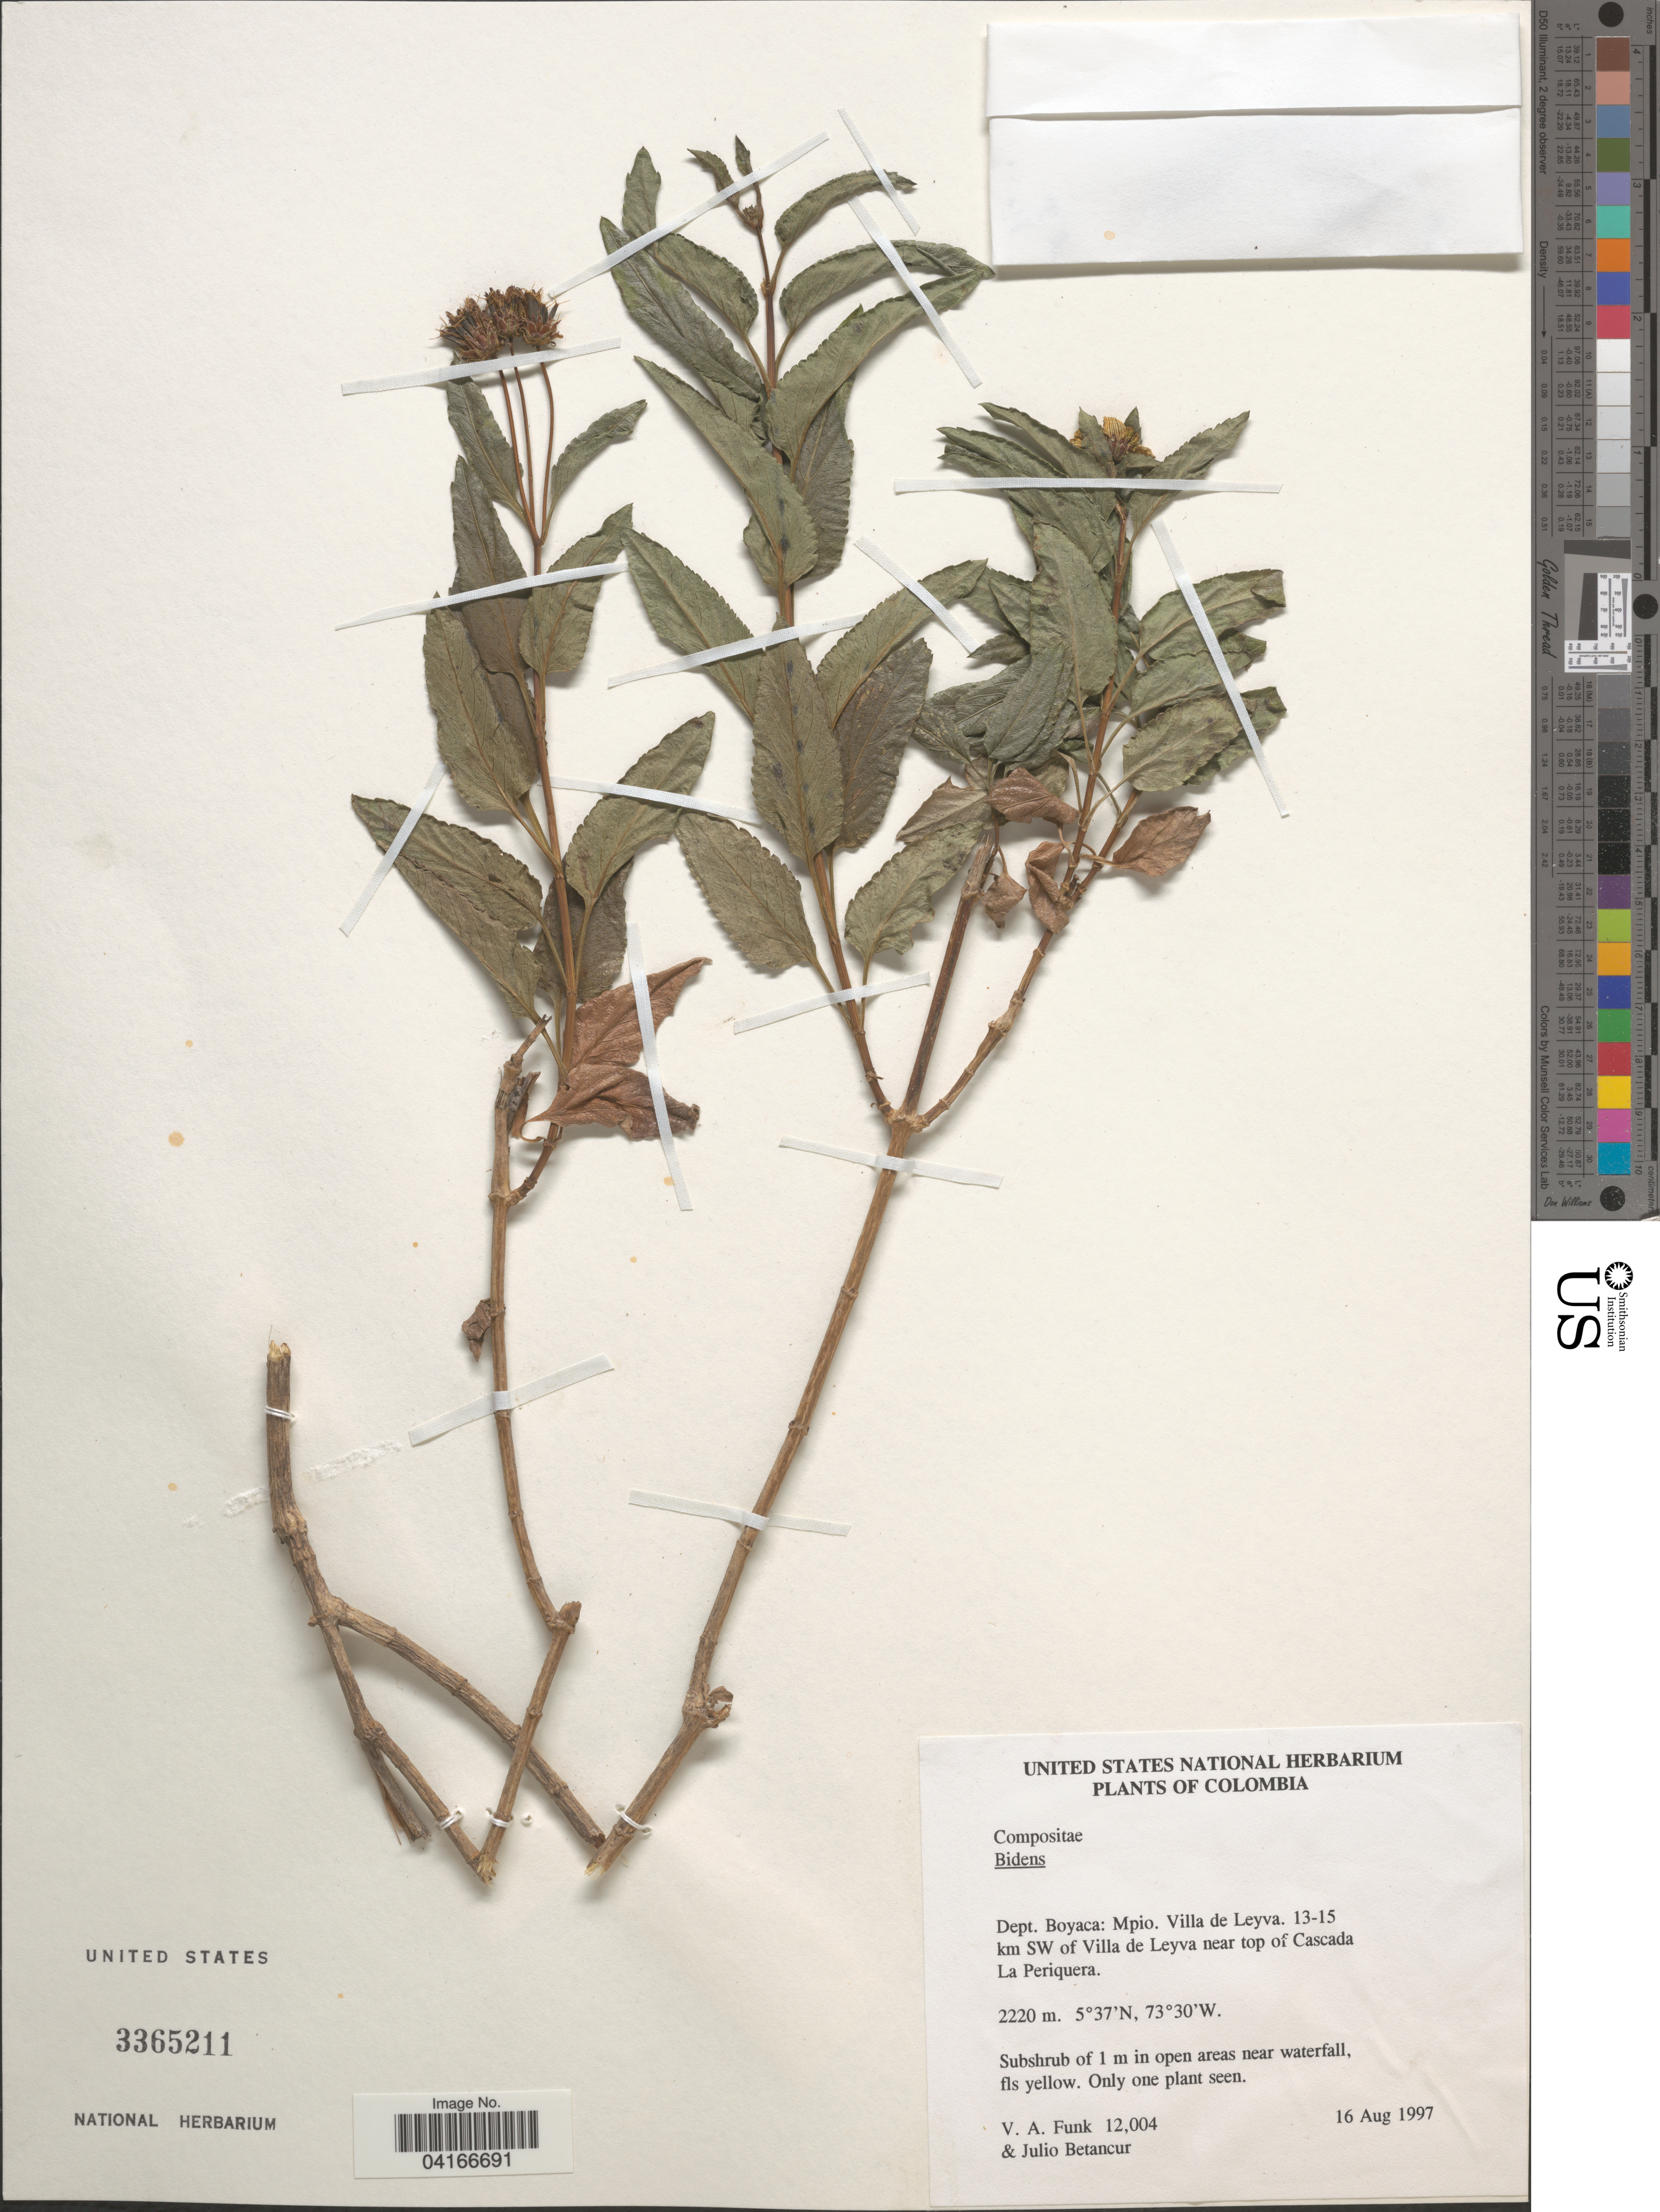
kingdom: Plantae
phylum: Tracheophyta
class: Magnoliopsida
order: Asterales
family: Asteraceae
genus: Bidens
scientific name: Bidens sp.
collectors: V. Funk & J. Betancur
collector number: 12004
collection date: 1997-08-16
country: Colombia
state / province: Boyacá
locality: Dept. Boyaca: Mpio. Villa de Leyva, 13-15 km SW of Villa de Leyva near top of Cascada La Periquera.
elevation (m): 2220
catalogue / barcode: US 3365211